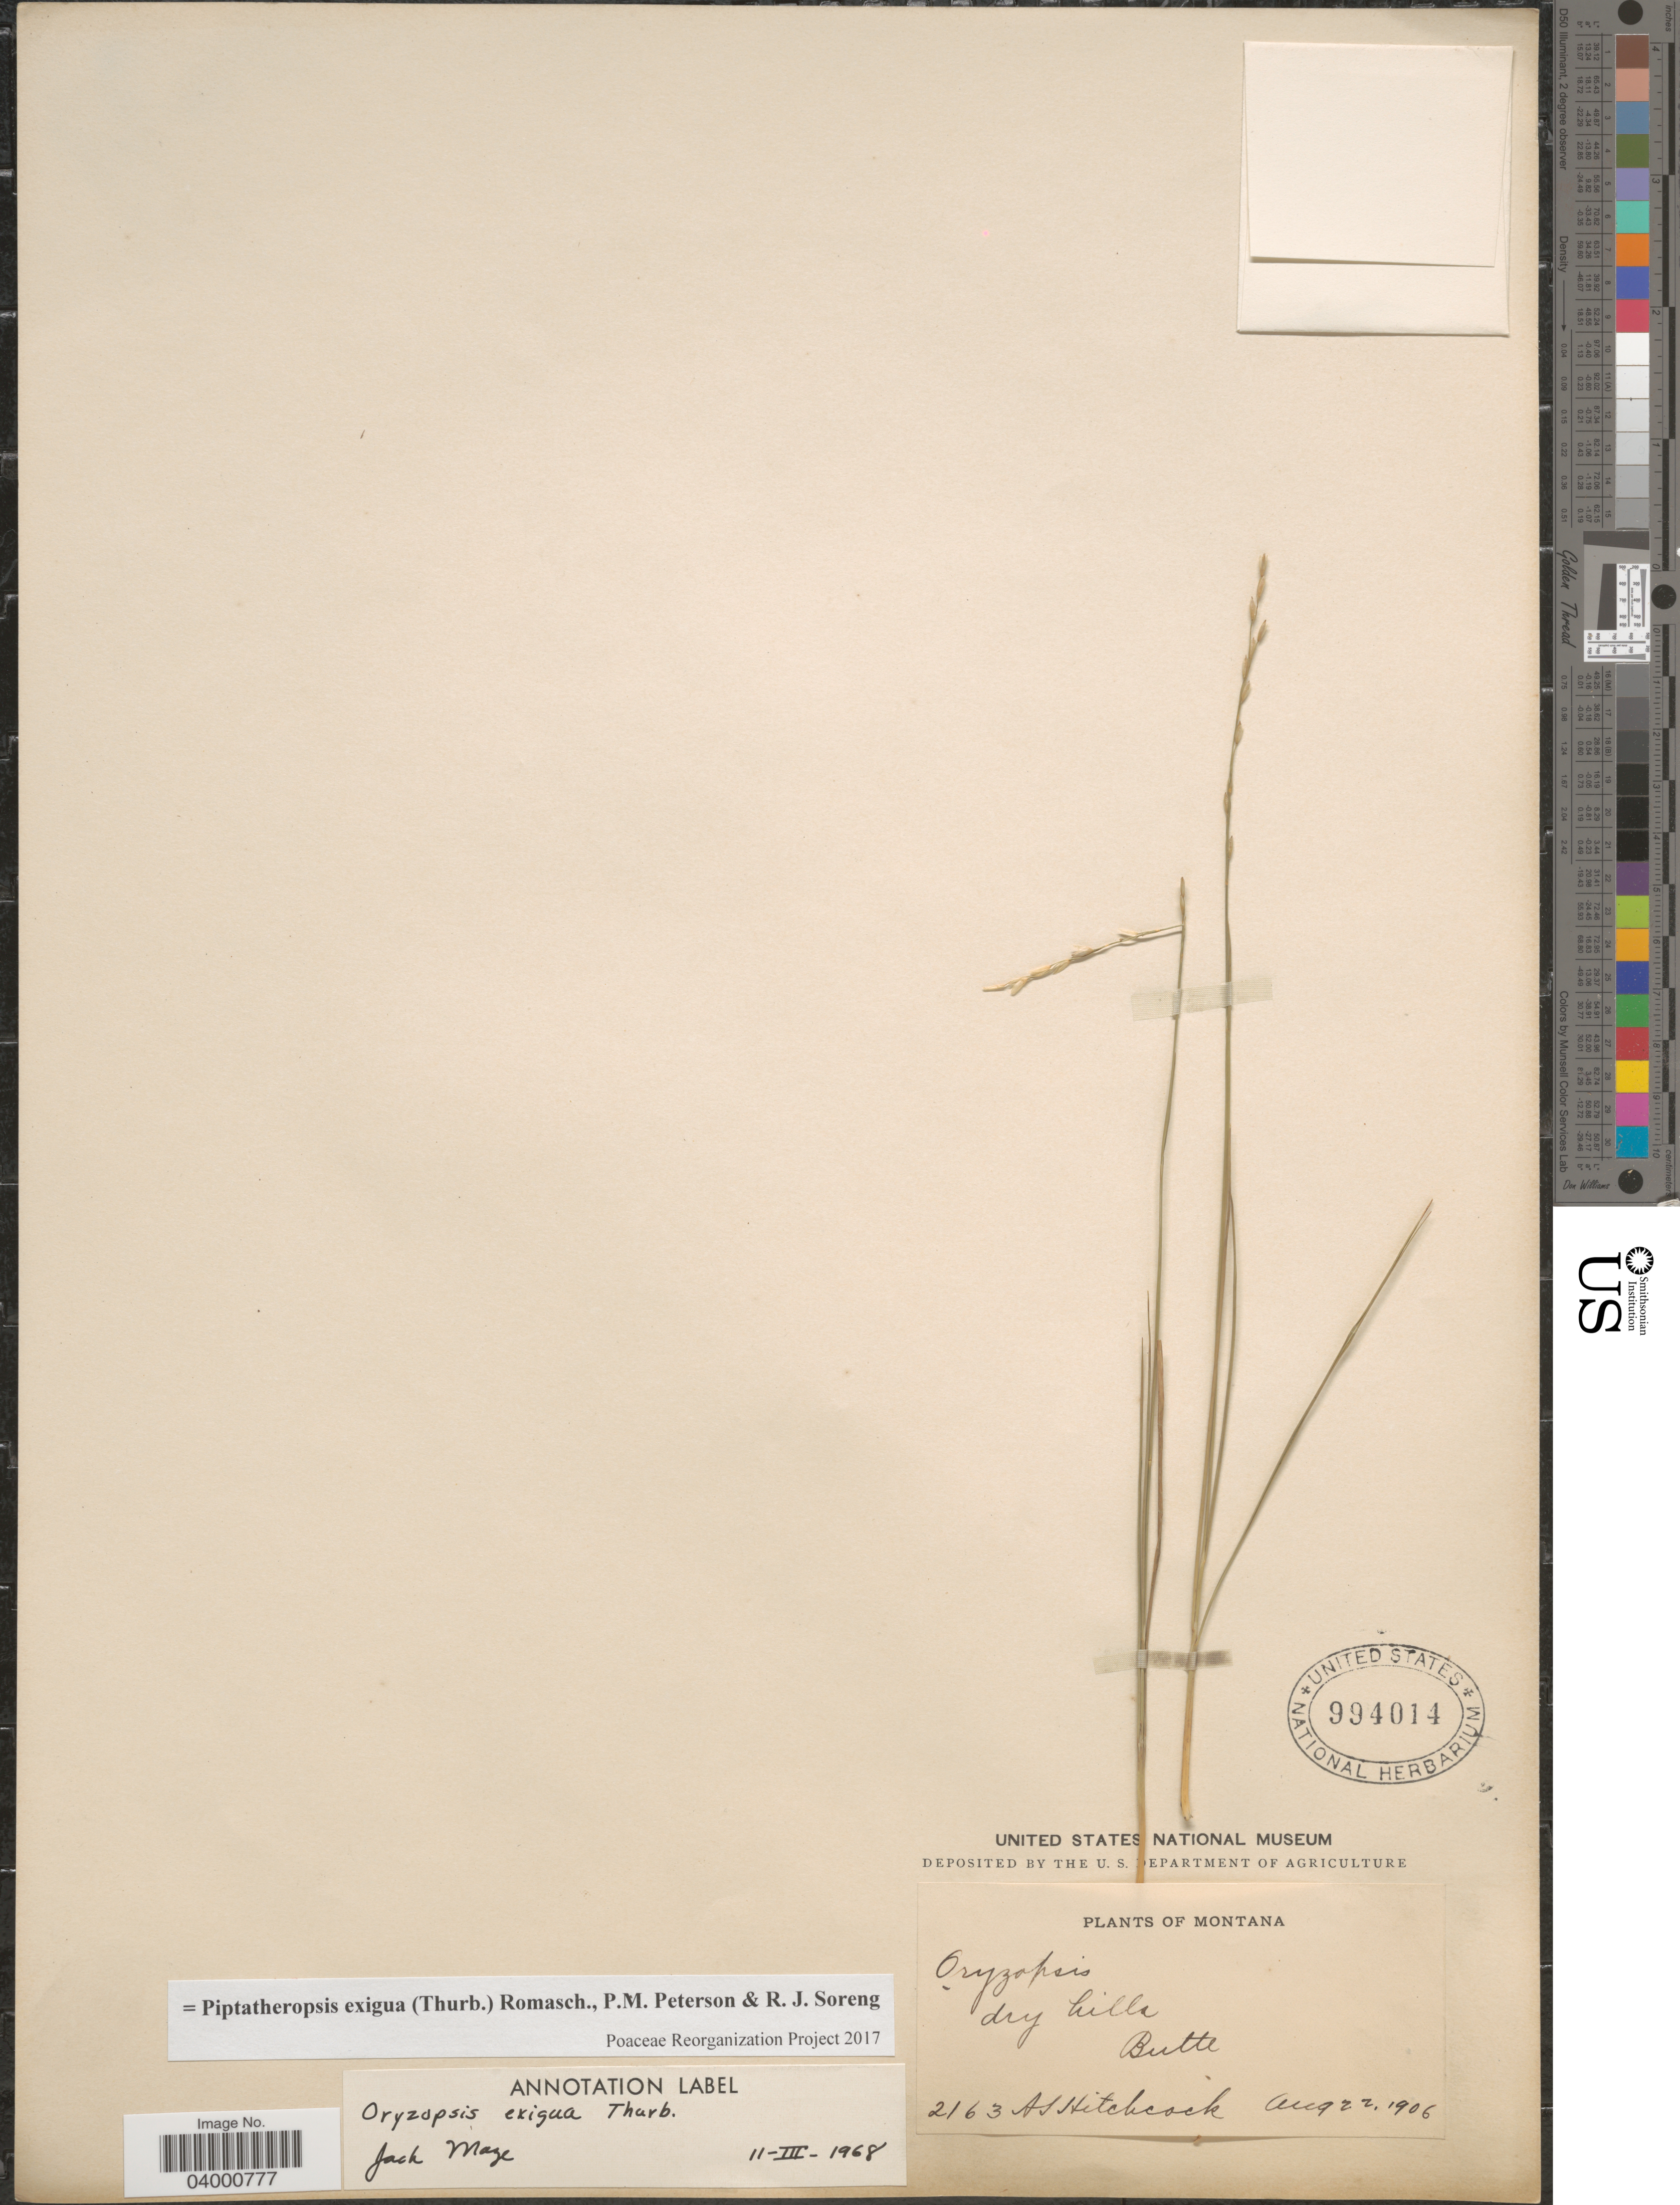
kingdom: Plantae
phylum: Tracheophyta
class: Liliopsida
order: Poales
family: Poaceae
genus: Piptatheropsis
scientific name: Piptatheropsis exigua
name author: (Thurb.) Romasch. et al.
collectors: A. S. Hitchcock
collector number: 2163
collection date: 1906-08-22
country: United States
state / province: Montana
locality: Butte.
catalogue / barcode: US 994014